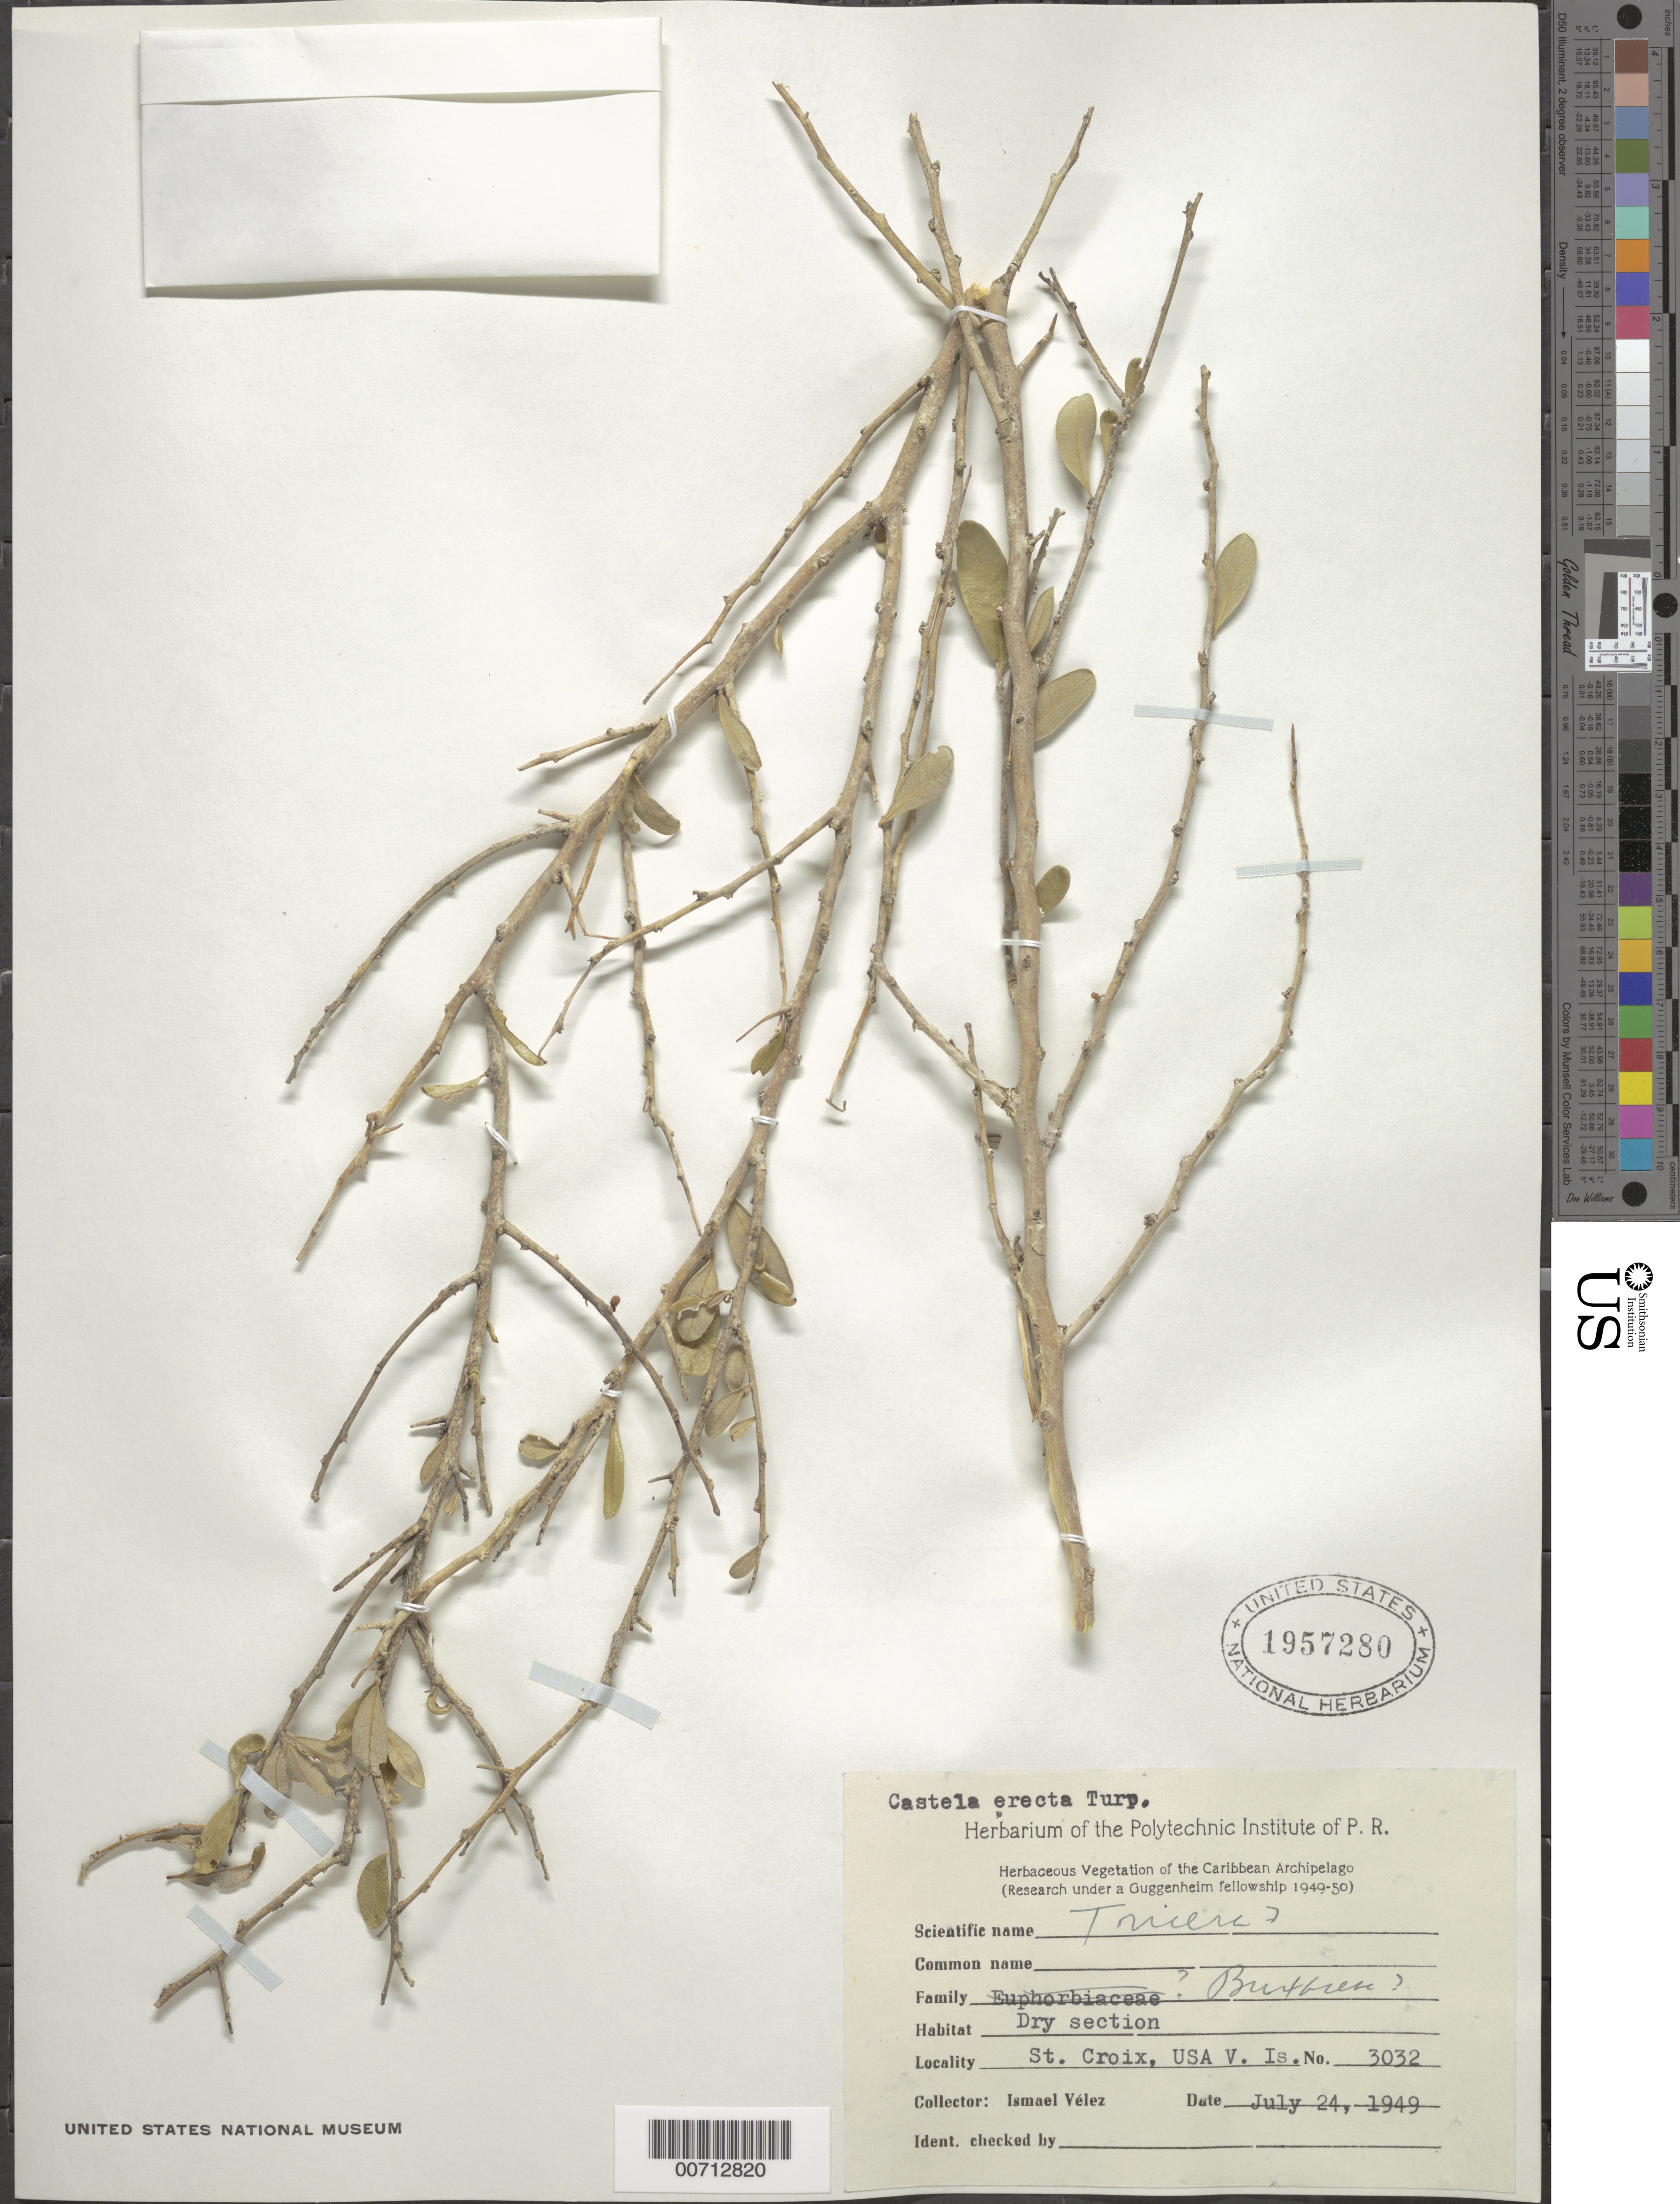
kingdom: Plantae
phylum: Tracheophyta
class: Magnoliopsida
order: Sapindales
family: Simaroubaceae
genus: Castela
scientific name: Castela erecta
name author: Turpin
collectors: I. Vélez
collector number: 3032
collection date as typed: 24 Jul 1949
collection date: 1949-07-24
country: U.S. Virgin Islands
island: St. Croix Island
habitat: Dry section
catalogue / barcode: US 1957280